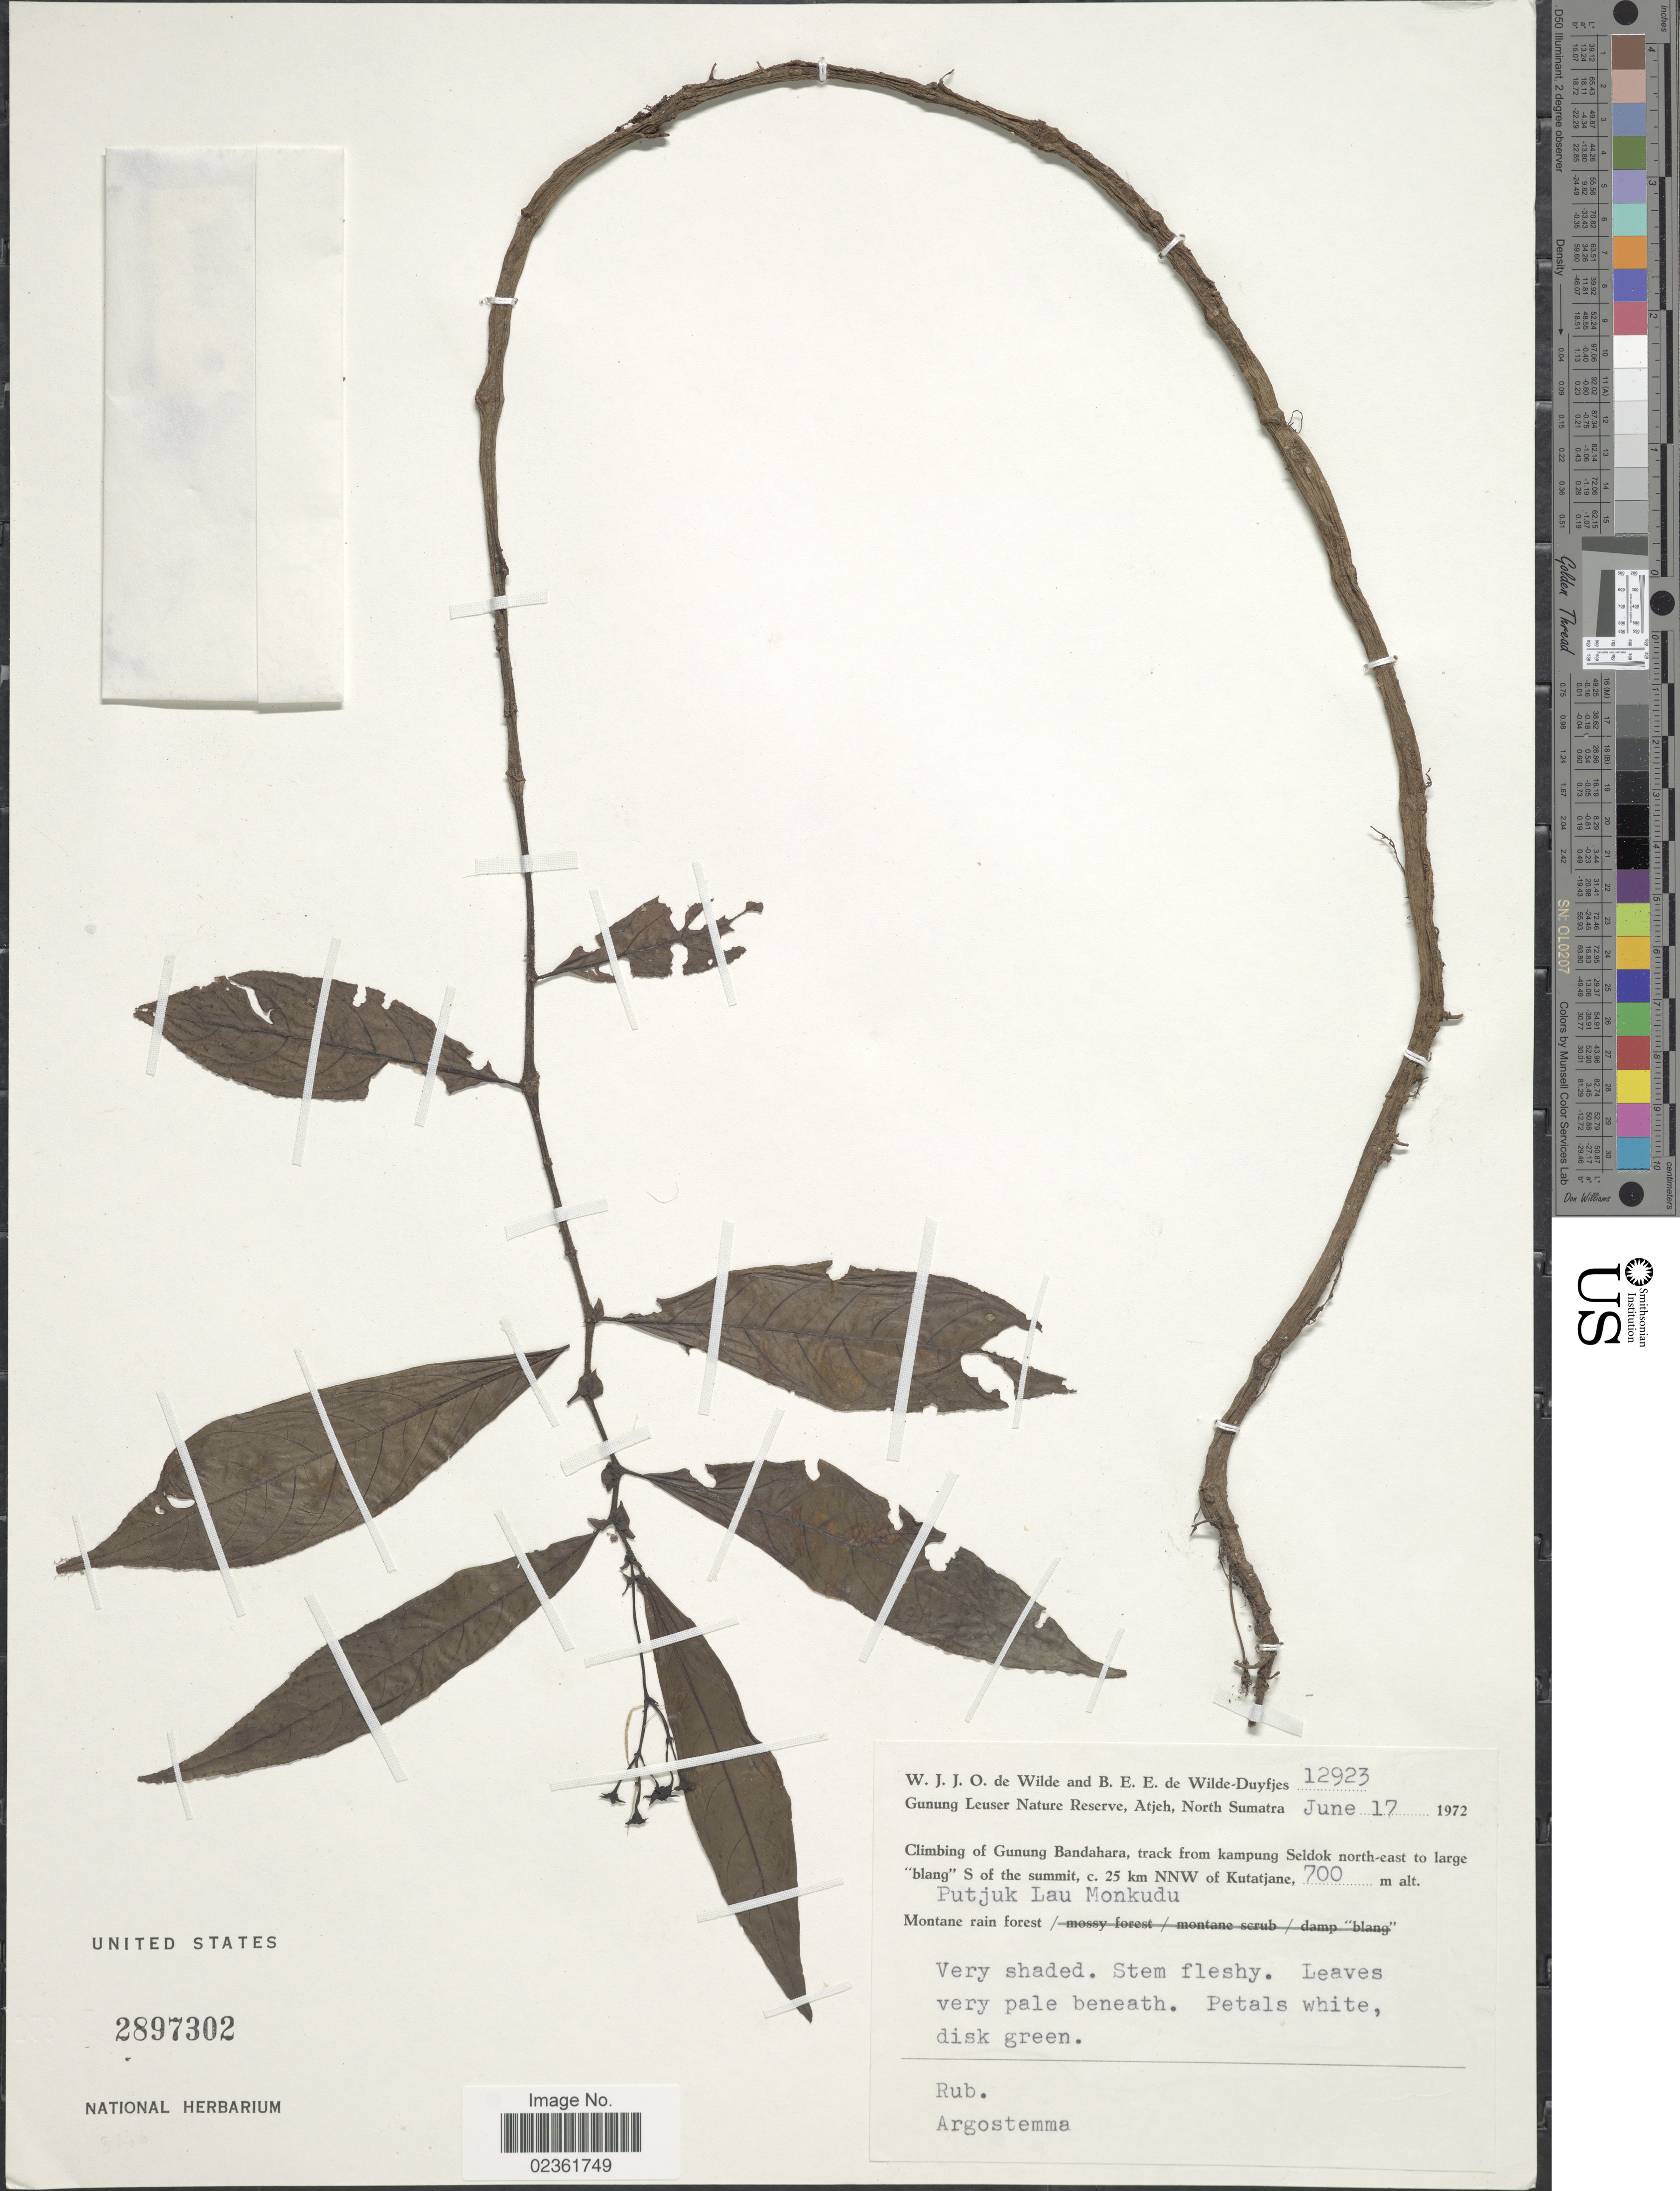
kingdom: Plantae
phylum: Tracheophyta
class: Magnoliopsida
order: Gentianales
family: Rubiaceae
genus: Argostemma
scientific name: Argostemma sp.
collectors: W. J. de Wilde & B. E. de Wilde-Duyfjes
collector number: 12923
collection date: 1972-06-17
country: Indonesia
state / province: Sumatra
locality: Gunung Leuser Nature Reserve, Atjeh, North Sumatra, climbing of Gunung Bandahara, track from kampung Seldok north-east to large "bland"S of the summit, c. 25 km NNW of Kutatjane, Putjuk Lau Monkudu.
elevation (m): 700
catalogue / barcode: US 2897302